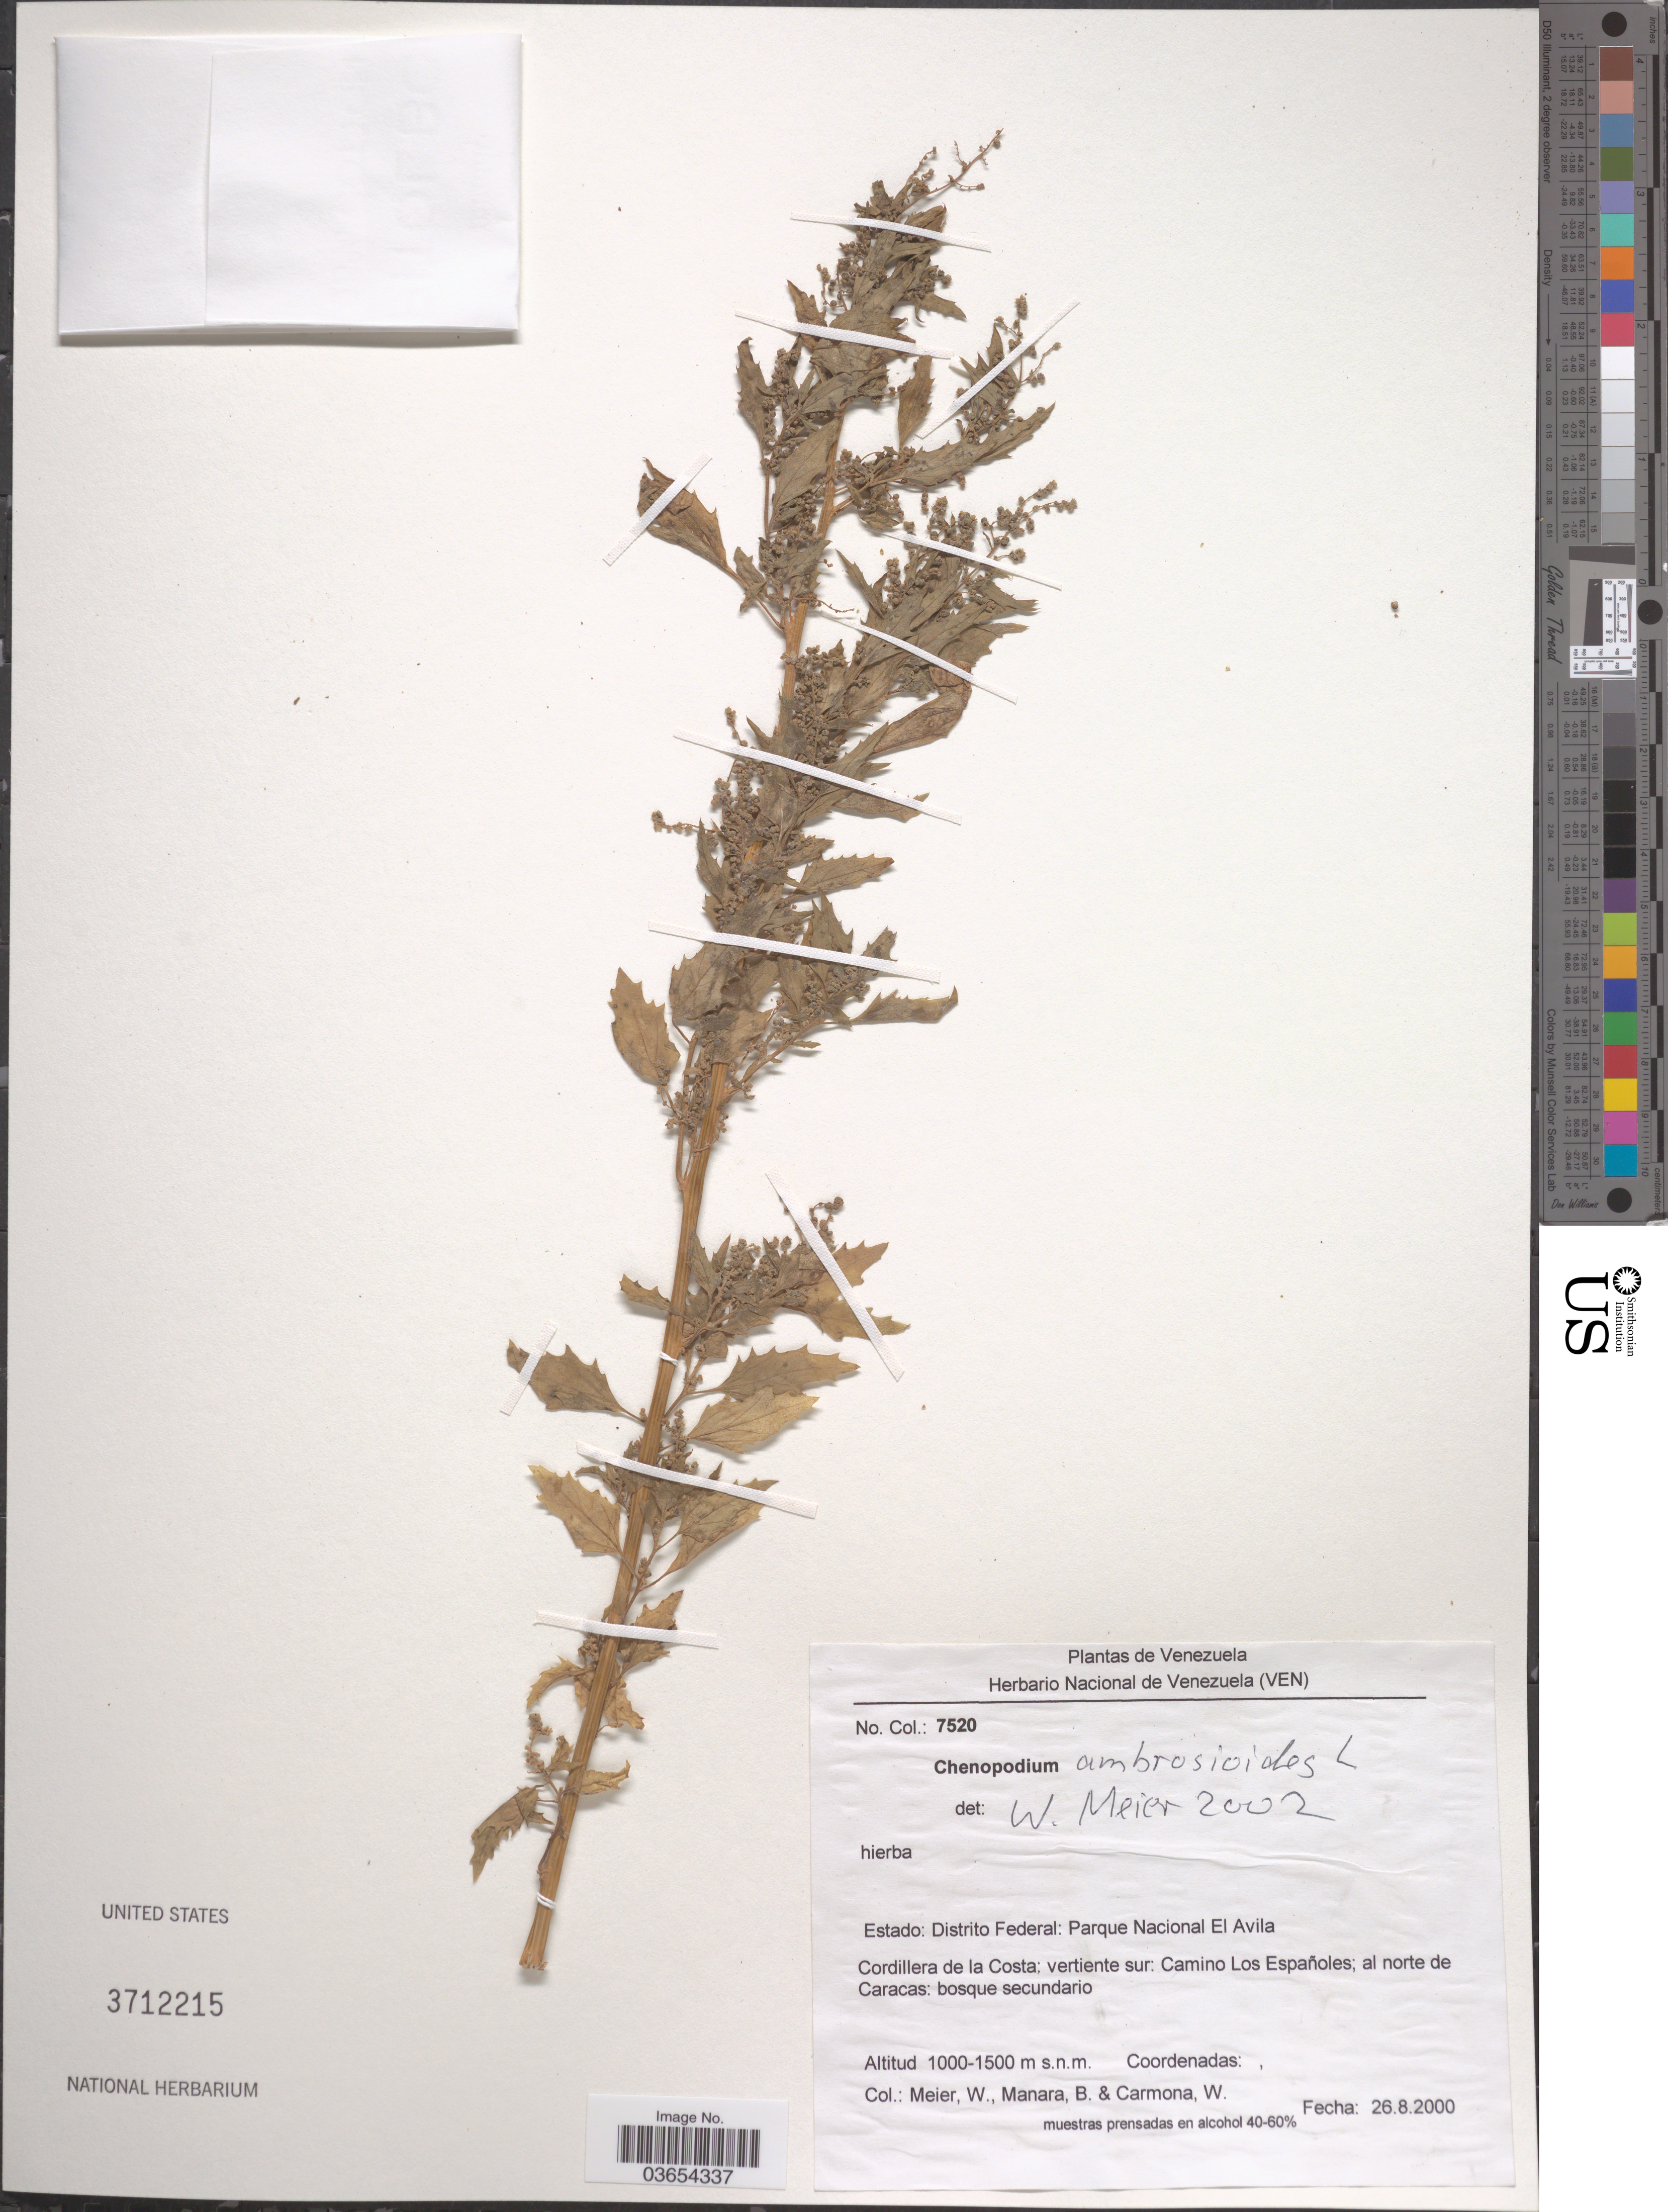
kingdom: Plantae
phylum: Tracheophyta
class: Magnoliopsida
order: Caryophyllales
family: Amaranthaceae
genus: Chenopodium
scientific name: Chenopodium ambrosioides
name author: L.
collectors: W. Meier, B. Manara & W. Carmona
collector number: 7520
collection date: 2000-08-26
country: Venezuela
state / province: Miranda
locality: Estado: Distrito Federal: Parque Nacional El Avila. Cordillera de la Costa: vertiente sur: Camino Los Españoles; al norte de Caracas.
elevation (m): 1000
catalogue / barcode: US 3712215